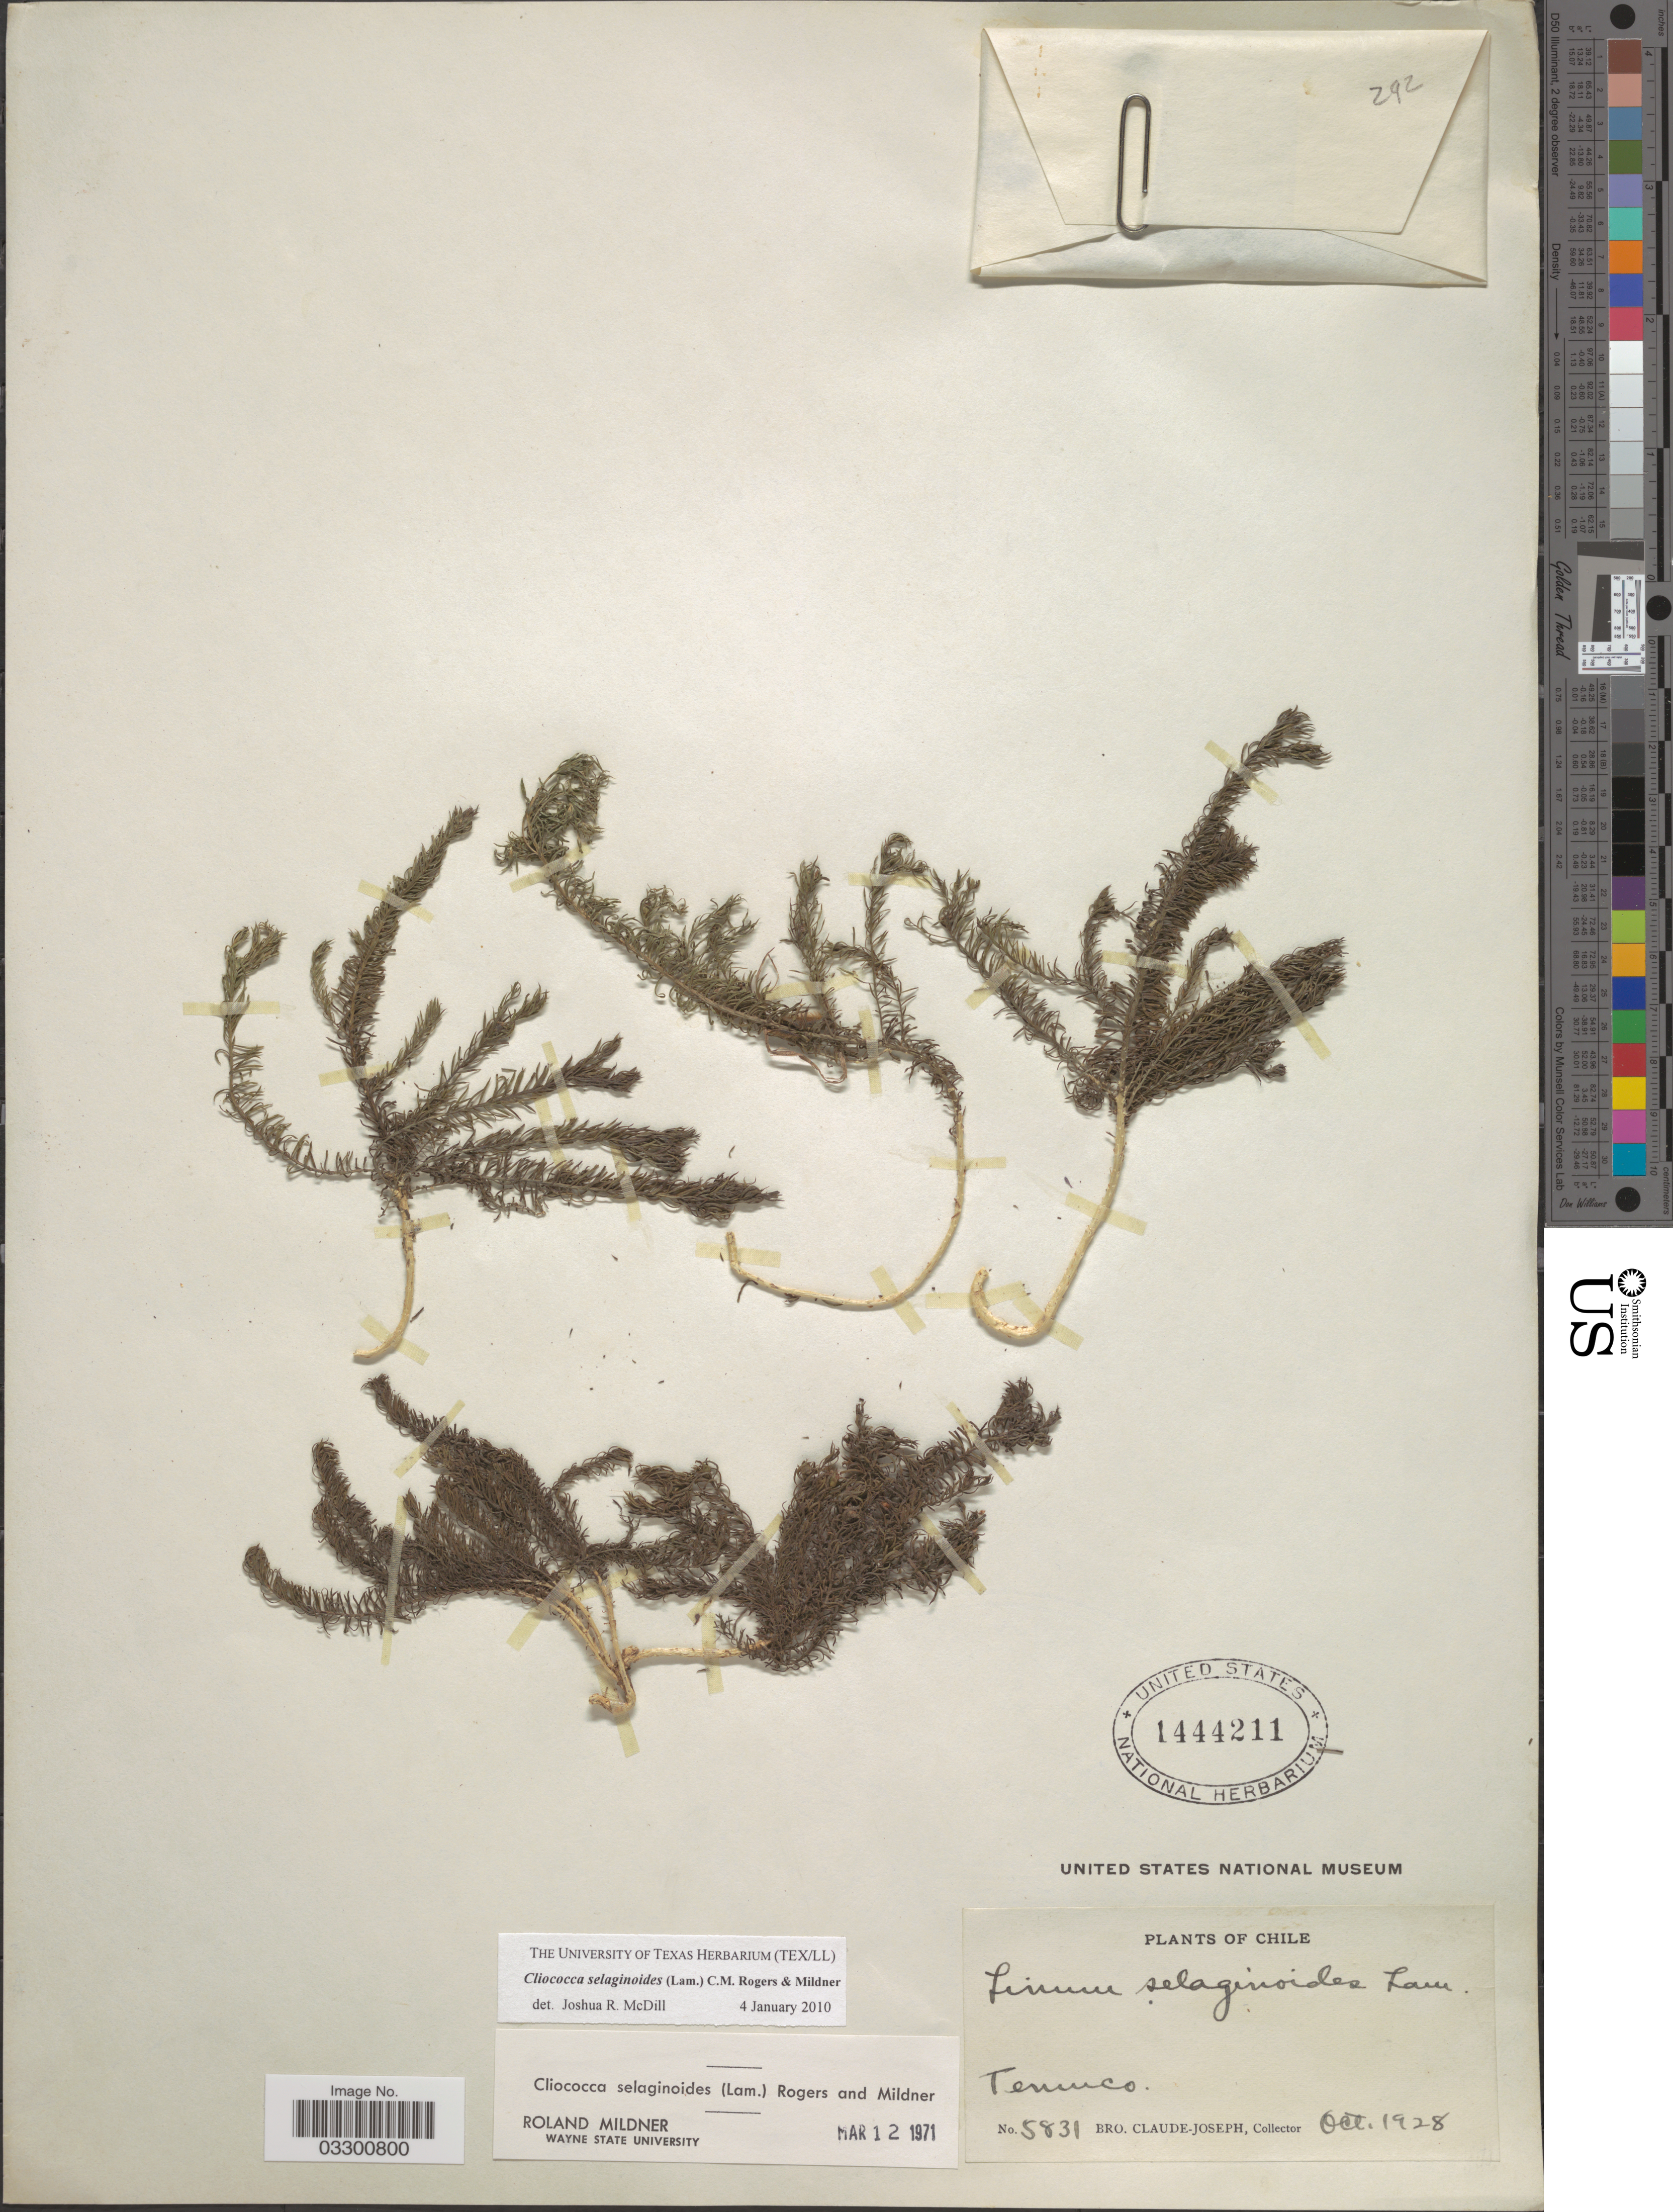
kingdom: Plantae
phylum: Tracheophyta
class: Magnoliopsida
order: Malpighiales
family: Linaceae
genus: Linum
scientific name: Linum selaginoides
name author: Lam.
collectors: Bro. Claude-Joseph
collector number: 5831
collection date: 1928-10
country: Chile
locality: Temuco.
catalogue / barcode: US 1444211